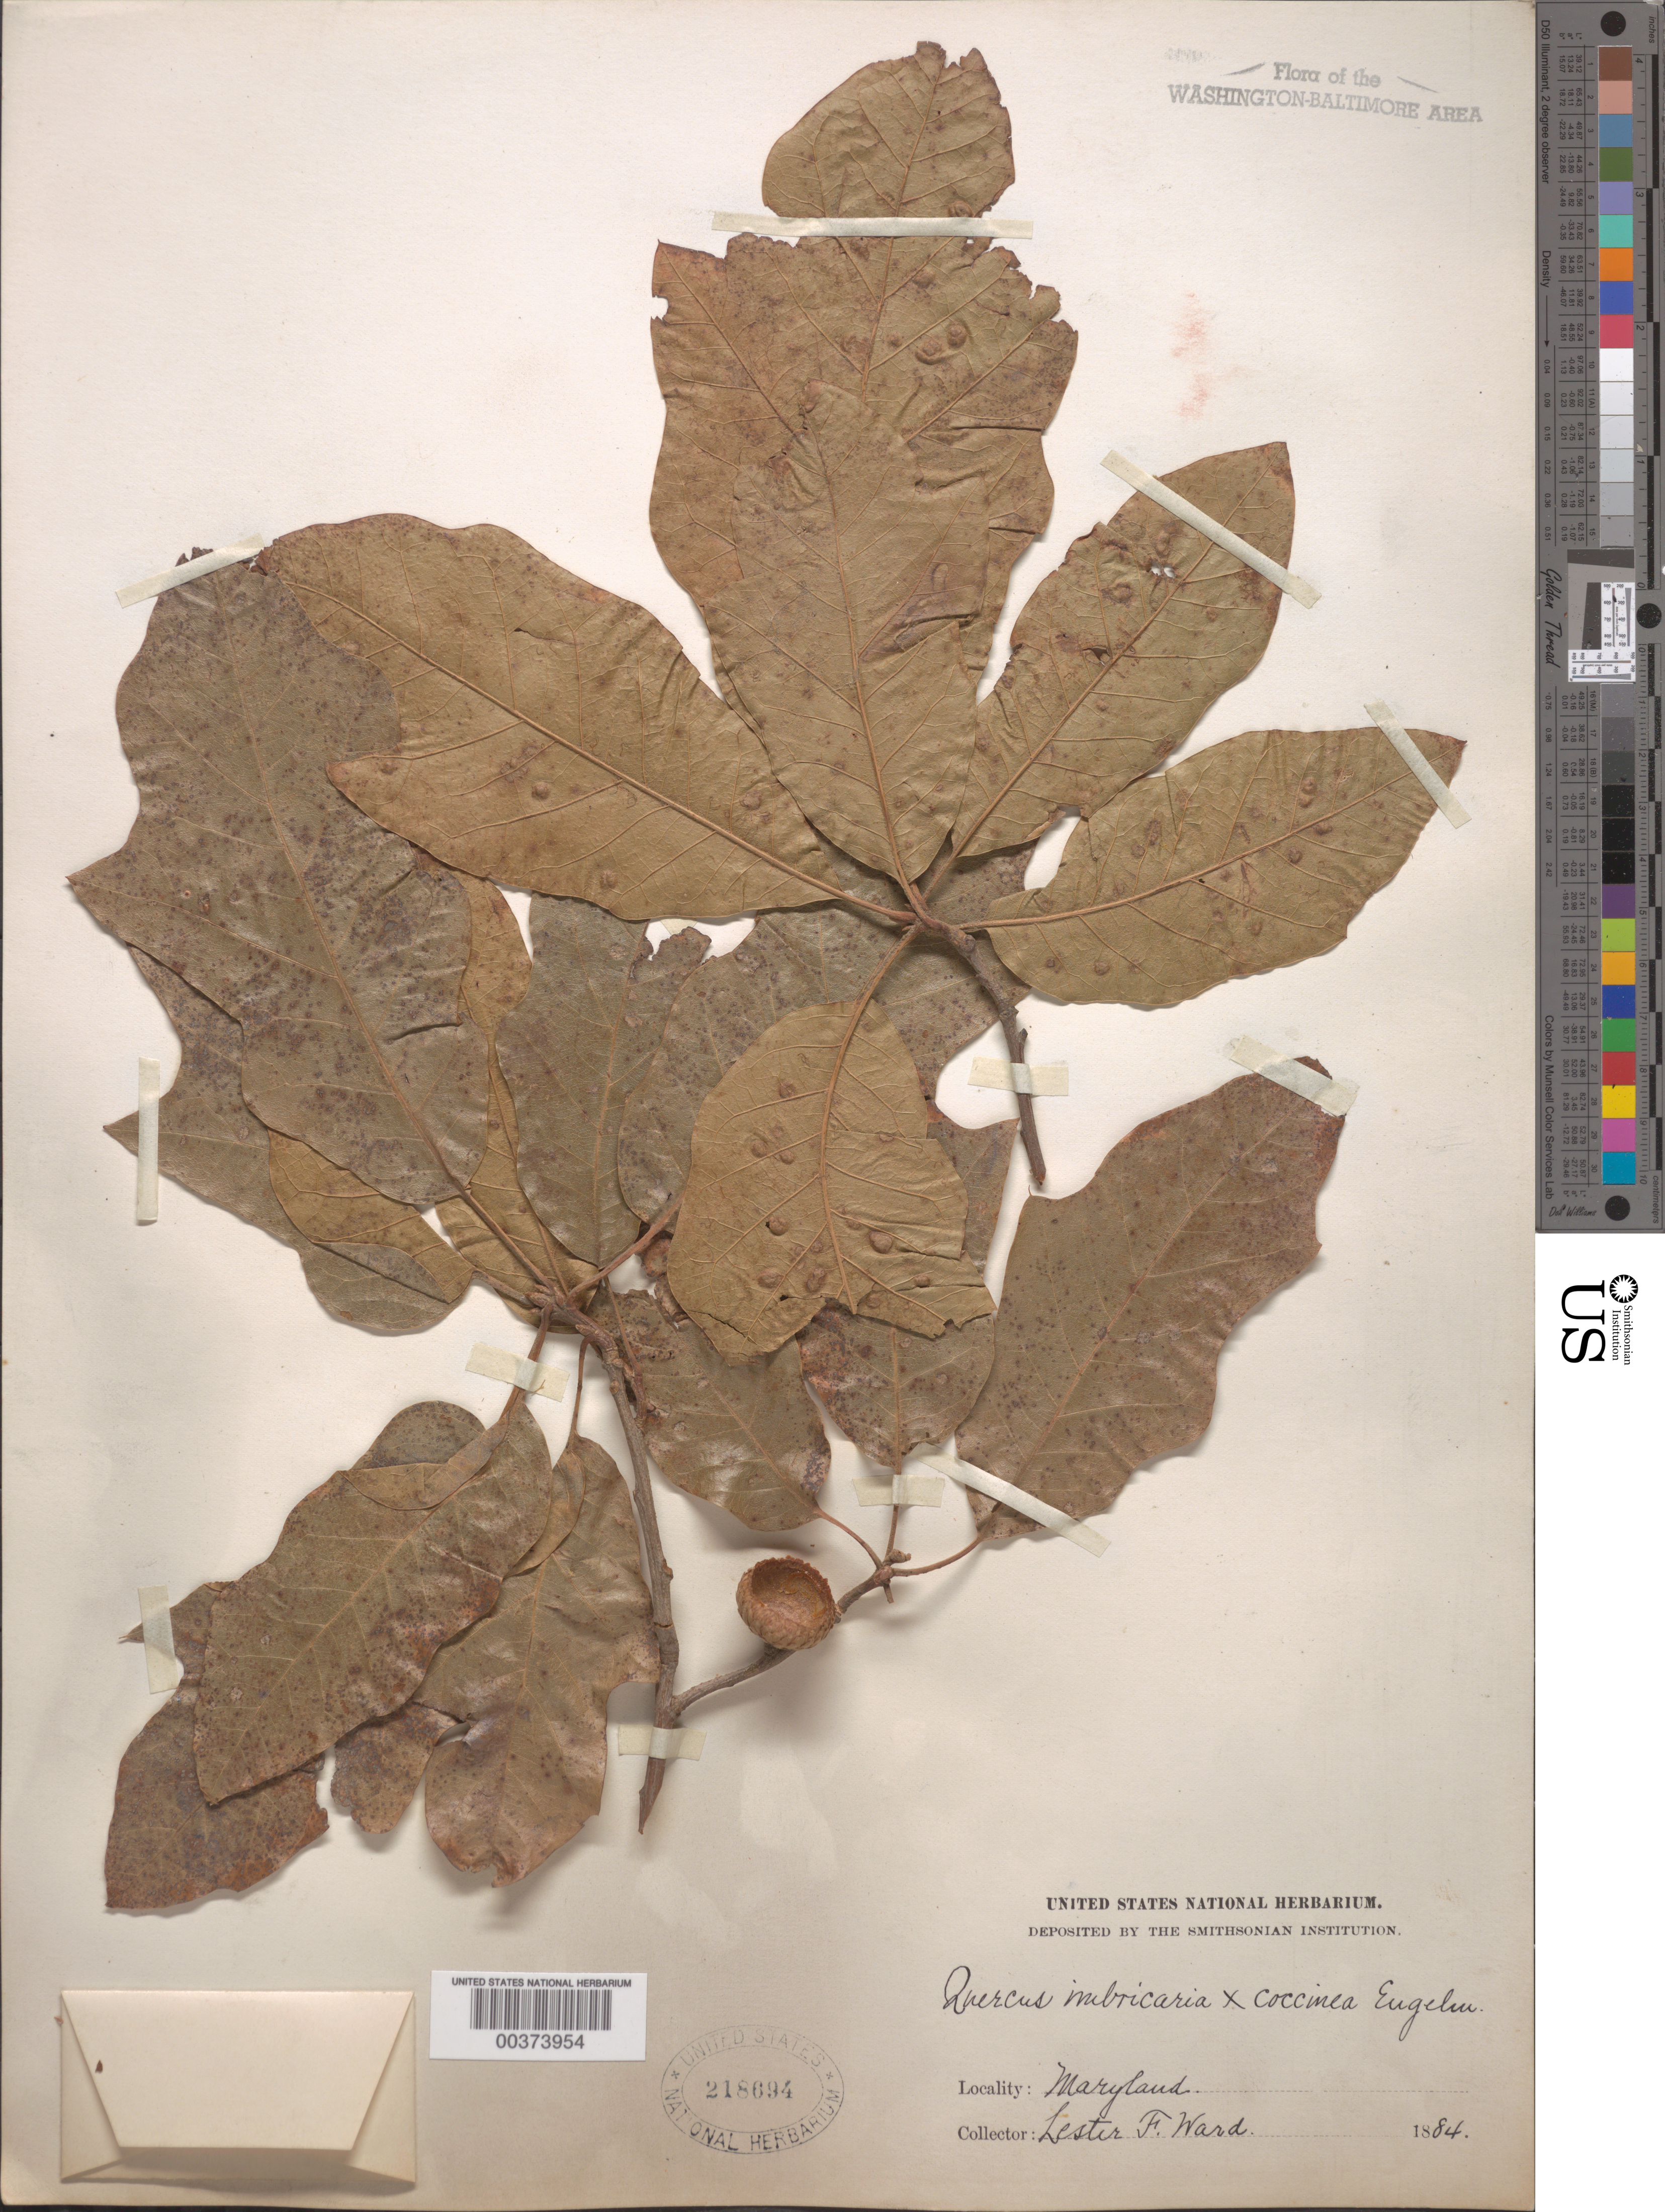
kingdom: Plantae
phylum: Tracheophyta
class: Magnoliopsida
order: Fagales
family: Fagaceae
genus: Quercus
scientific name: Quercus sp.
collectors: L. F. Ward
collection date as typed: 1884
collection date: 1884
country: United States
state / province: Maryland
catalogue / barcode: US 218694